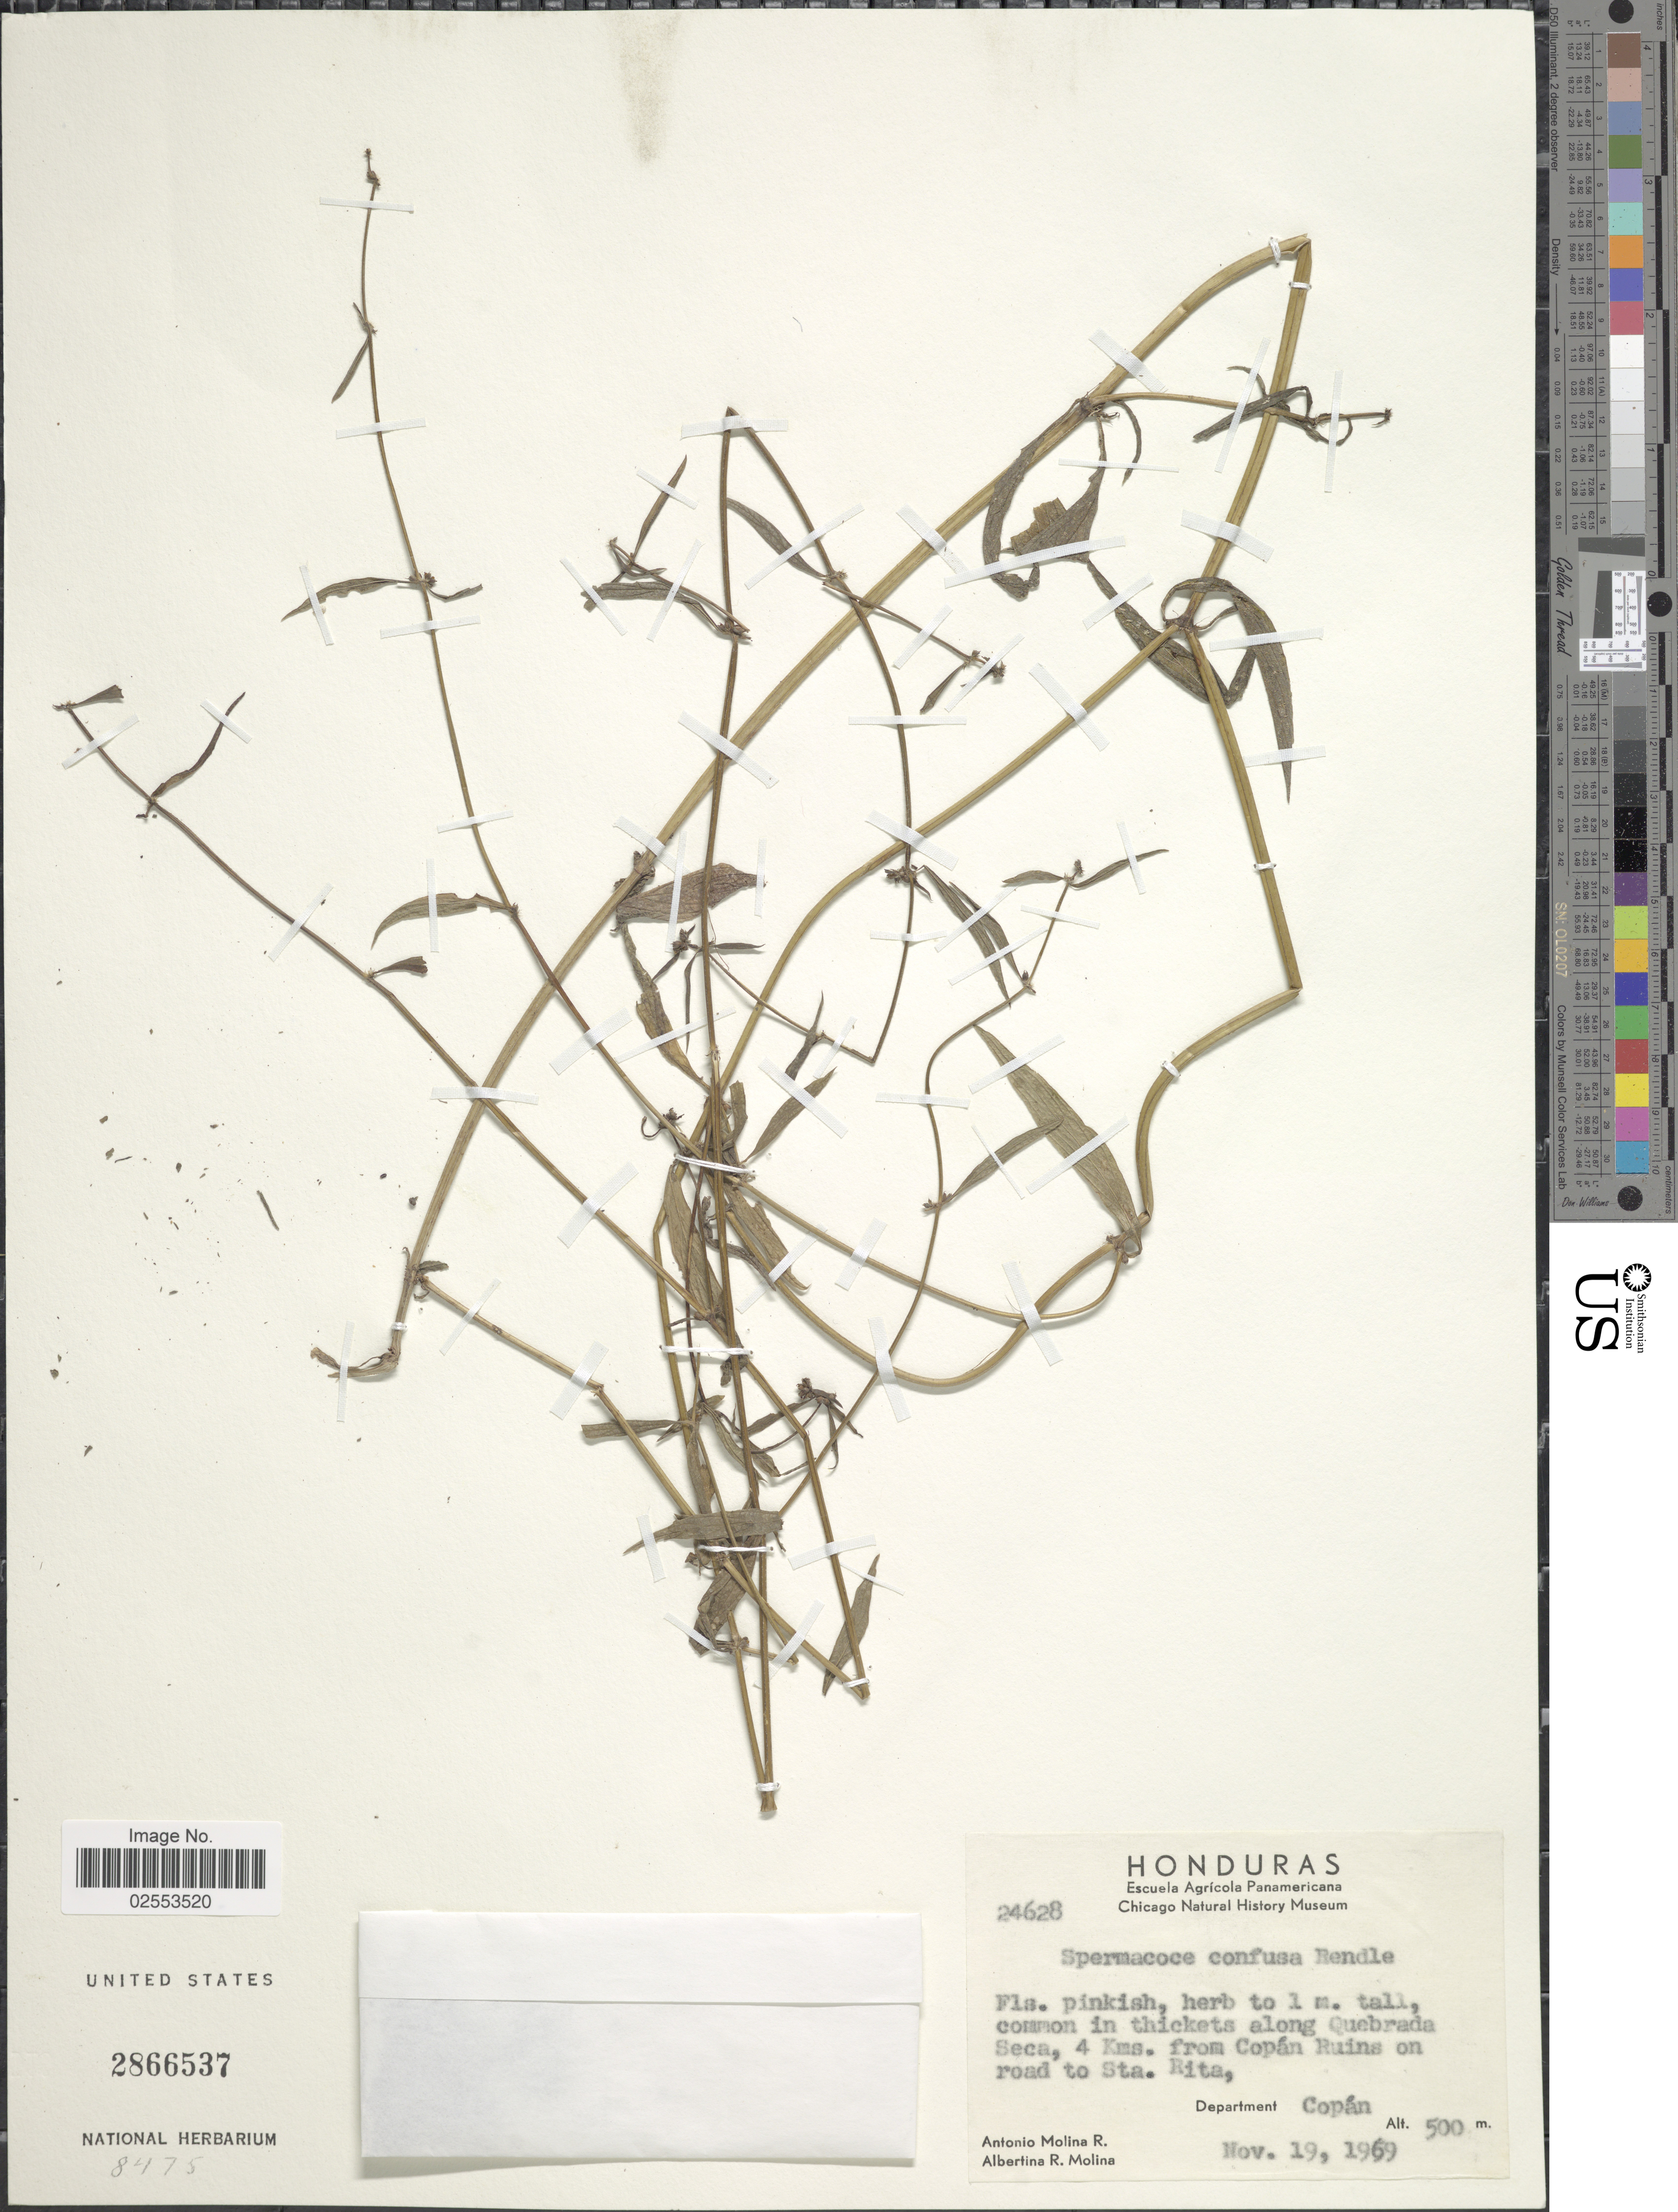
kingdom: Plantae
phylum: Tracheophyta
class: Magnoliopsida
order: Gentianales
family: Rubiaceae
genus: Spermacoce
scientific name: Spermacoce confusa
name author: Rendle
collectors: A. Molina R. & A. R. Molina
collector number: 24628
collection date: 1969-11-19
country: Honduras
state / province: Copán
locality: Along Quebrada Seca, 4 Kms. from Copán Ruins on road to Sta. Rita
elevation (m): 500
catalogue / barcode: US 2866537